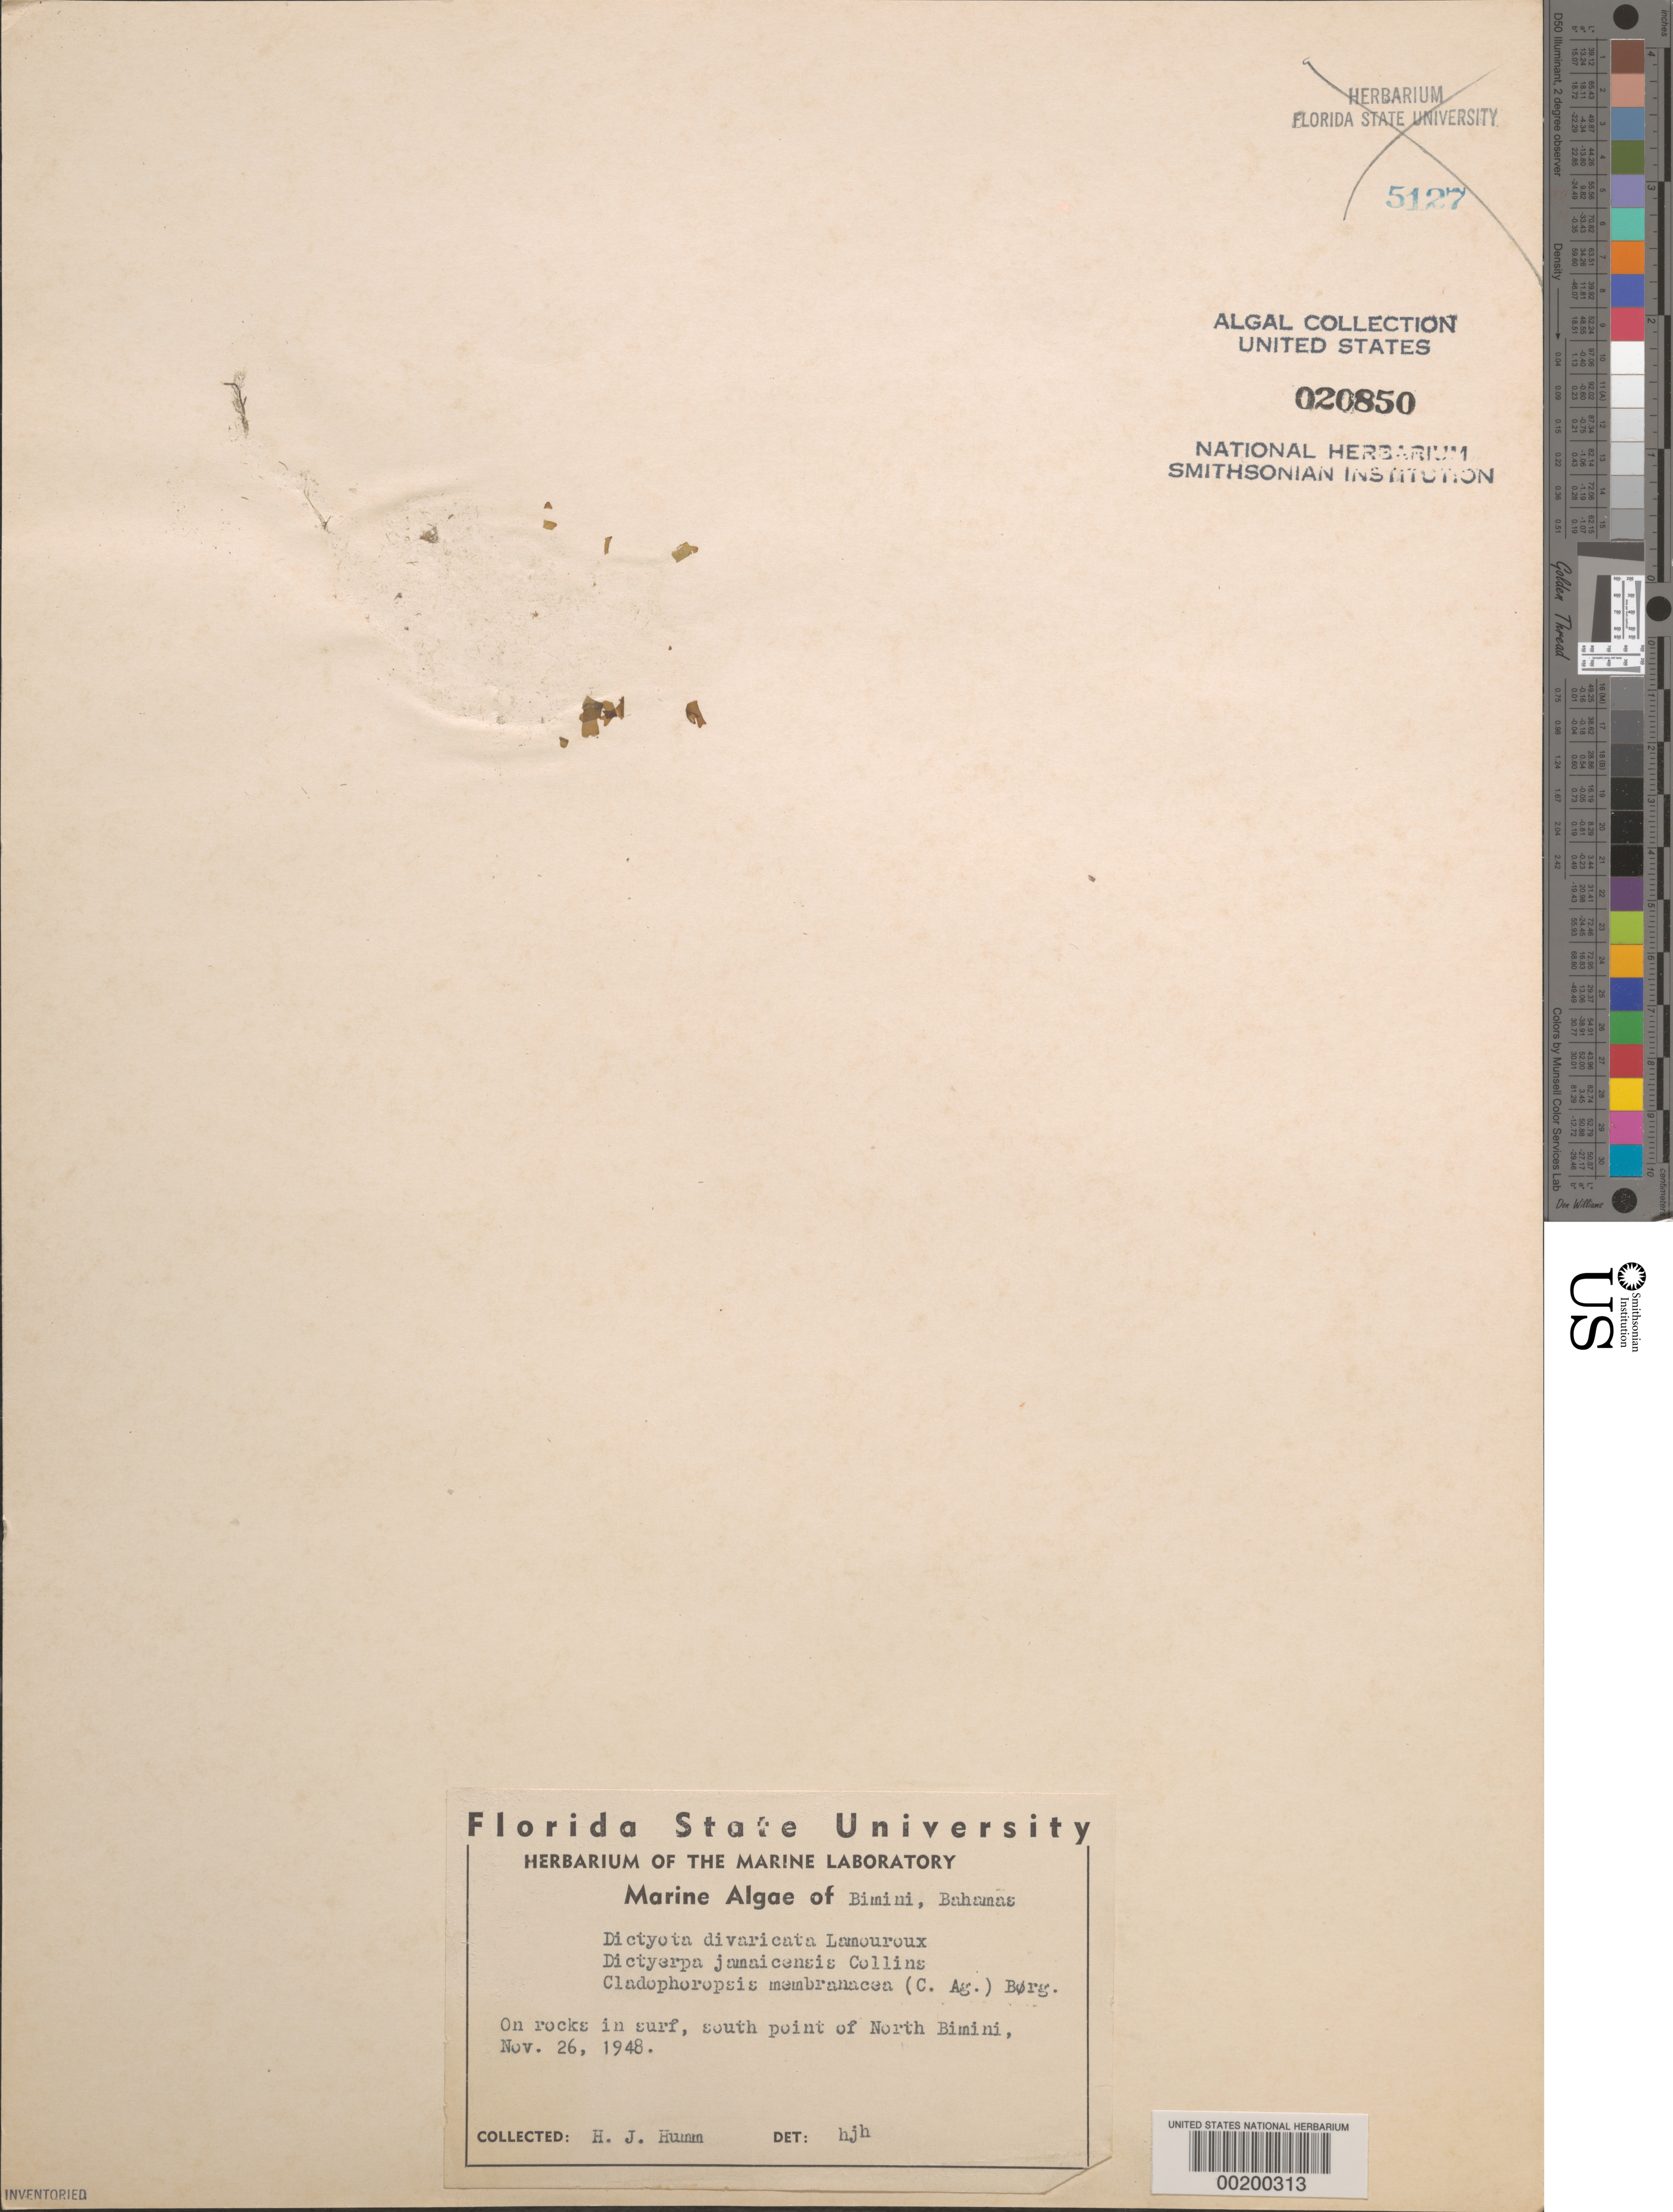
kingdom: Chromista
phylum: Ochrophyta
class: Phaeophyceae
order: Dictyotales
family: Dictyotaceae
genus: Dictyota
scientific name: Dictyota divaricata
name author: J.V.Lamouroux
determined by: Humm, Harold J.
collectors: H. J. Humm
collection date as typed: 26 Nov 1948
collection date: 1948-11-26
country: Bahamas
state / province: Biminis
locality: North bimini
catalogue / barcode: US 20850